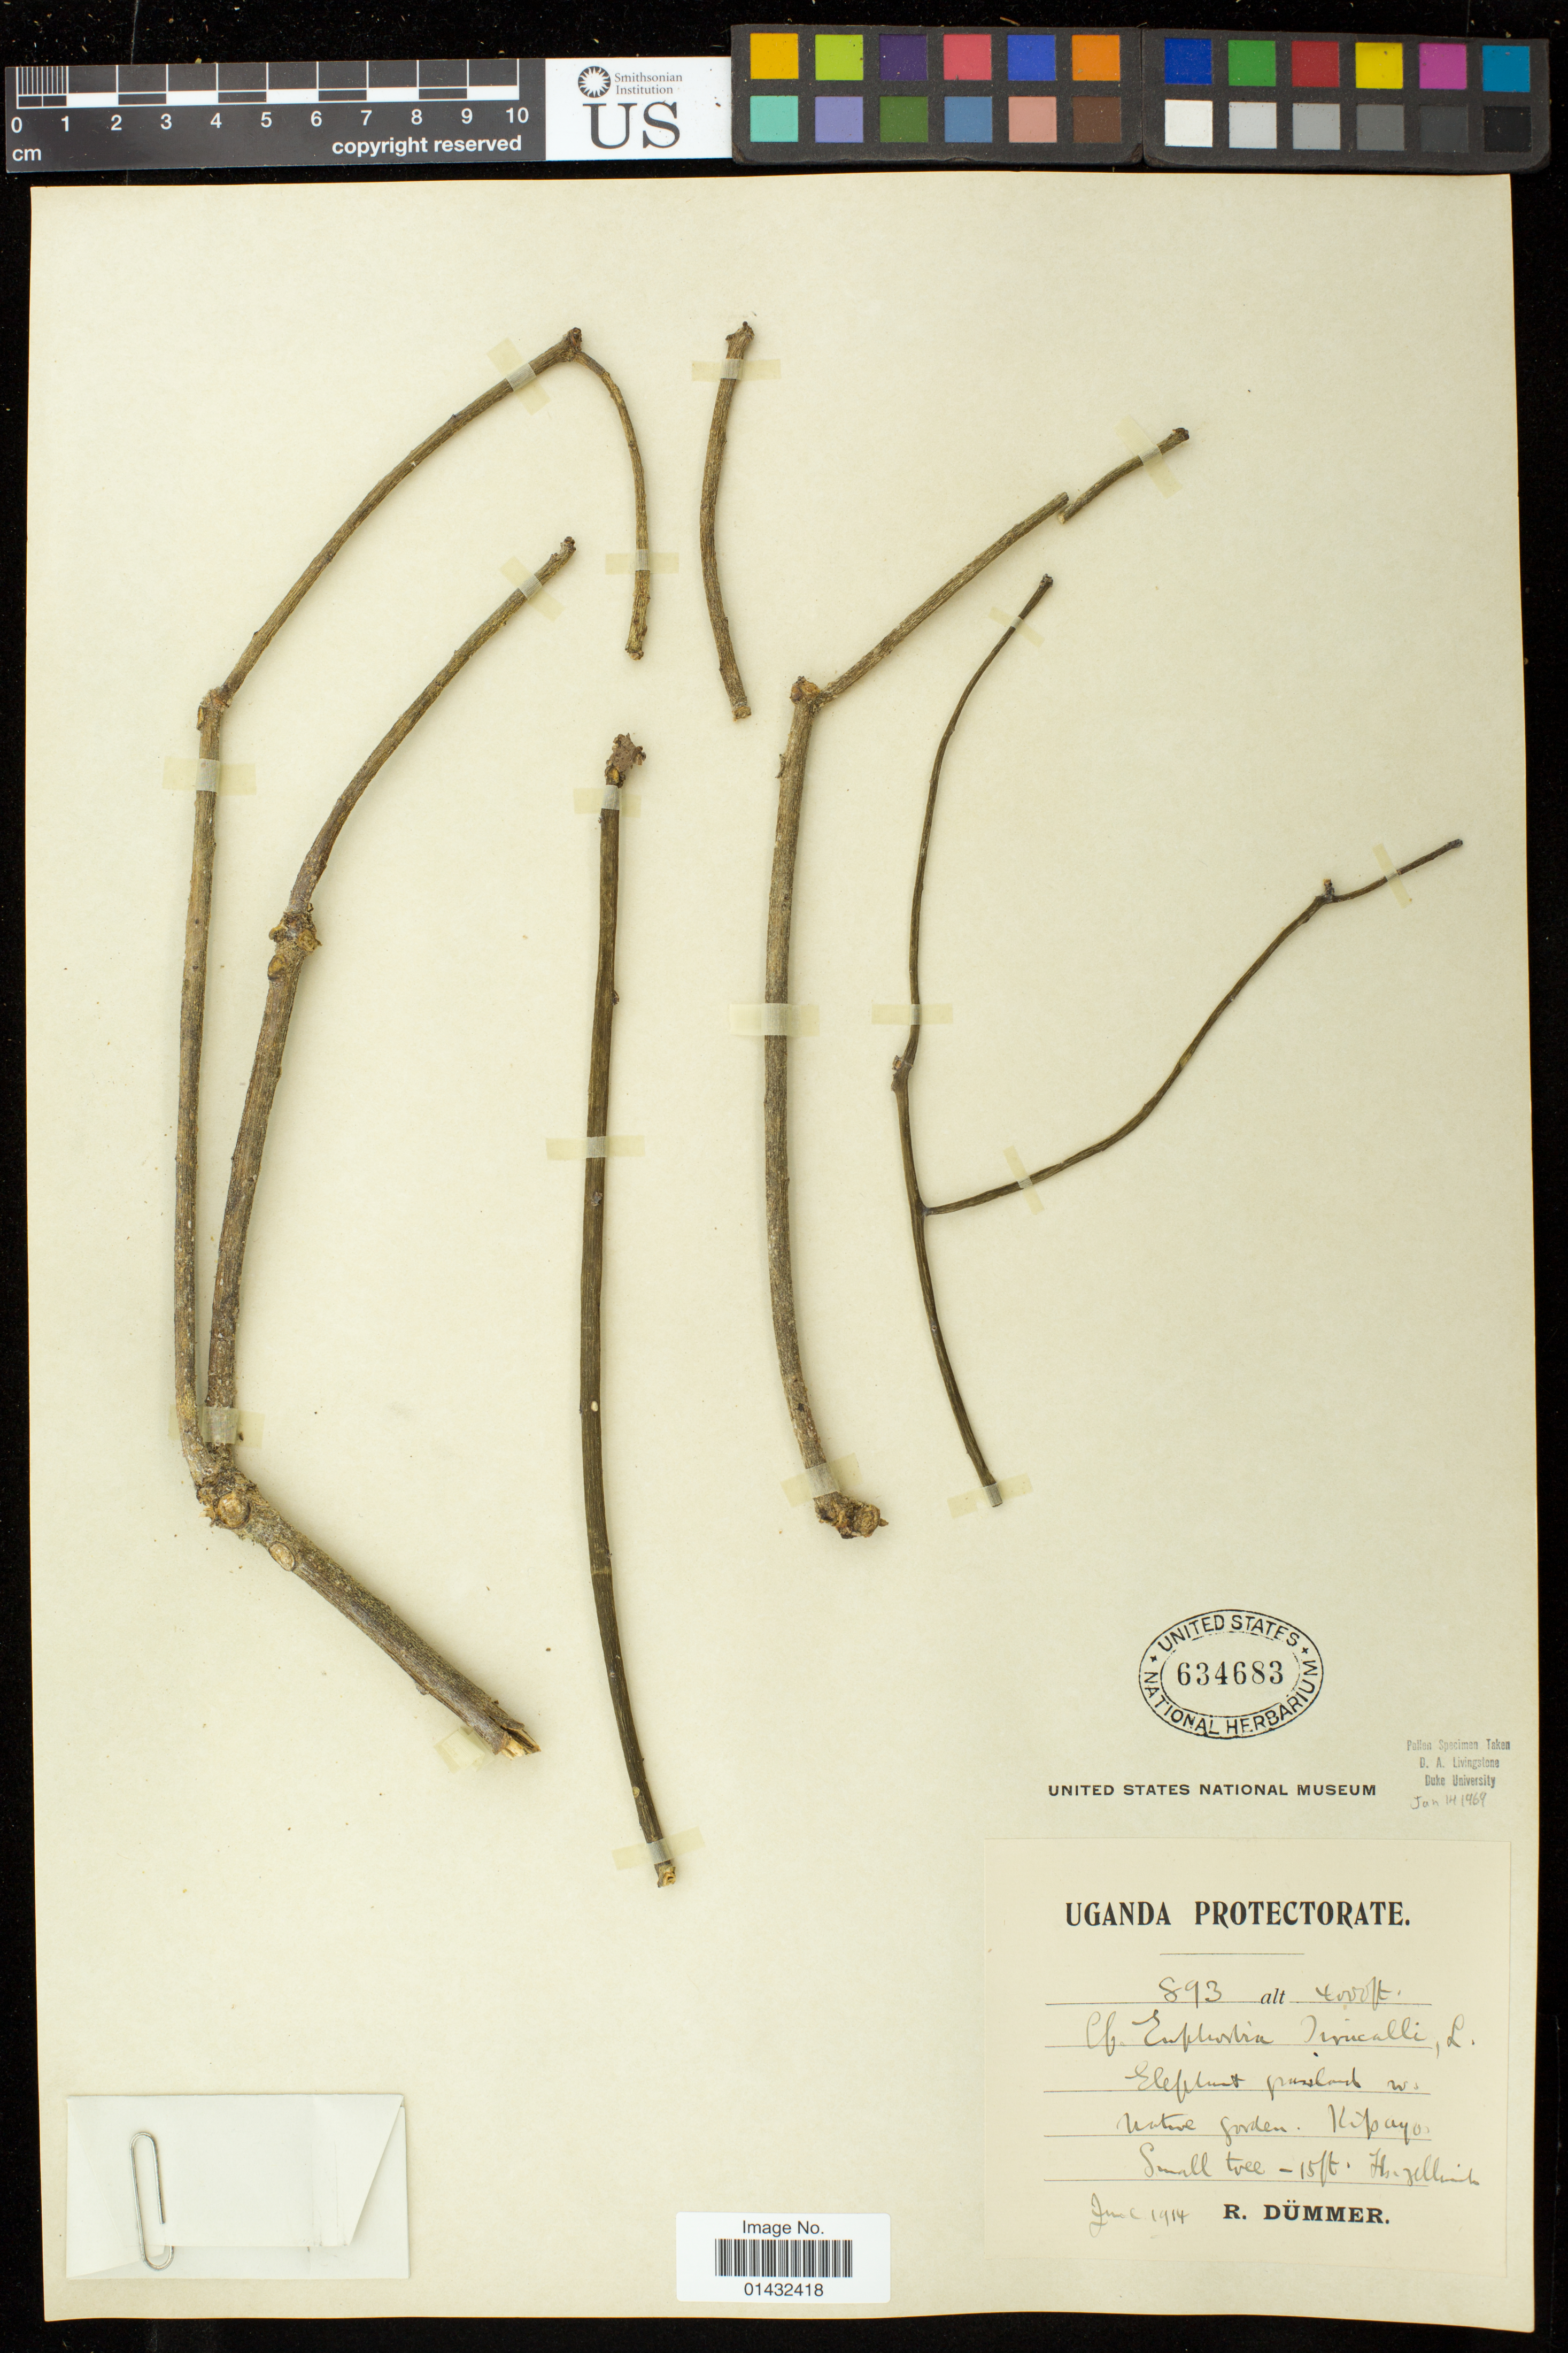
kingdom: Plantae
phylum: Tracheophyta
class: Magnoliopsida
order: Malpighiales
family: Euphorbiaceae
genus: Euphorbia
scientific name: Euphorbia tirucalli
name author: L.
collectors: R. Dümmer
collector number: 893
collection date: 1914-06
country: Uganda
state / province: Central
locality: Kipayo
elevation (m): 1219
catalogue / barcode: US 634683